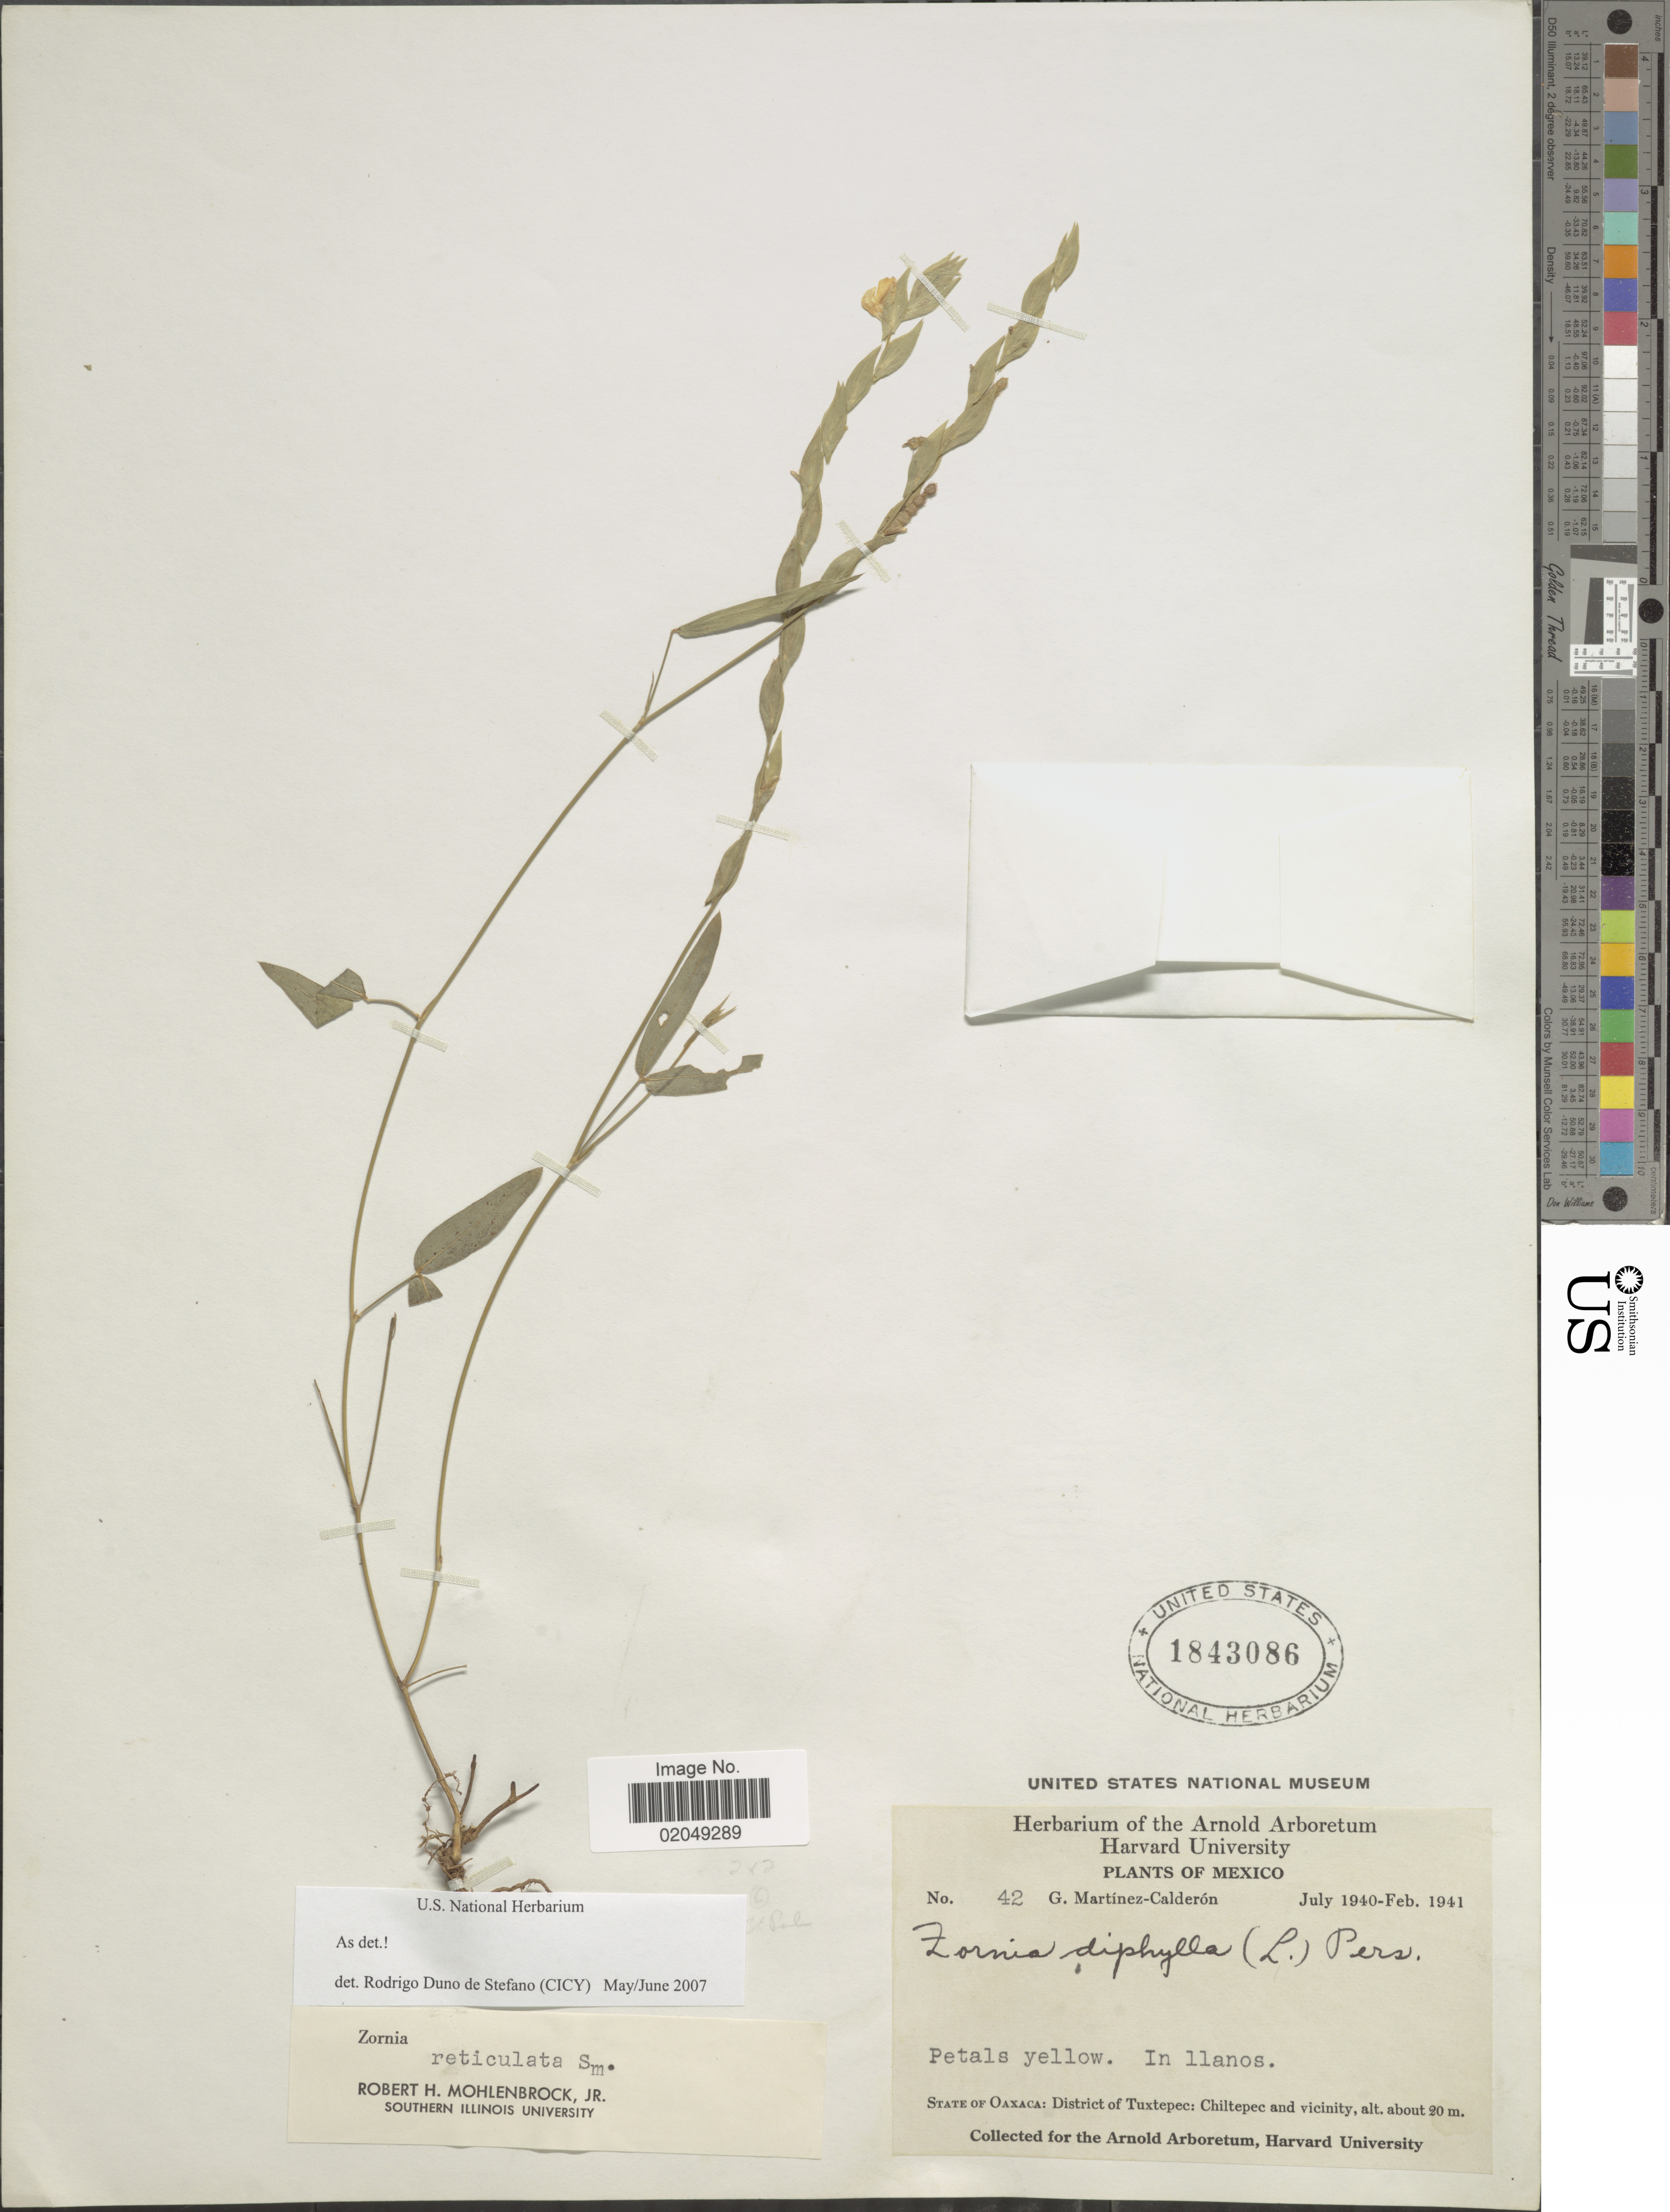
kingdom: Plantae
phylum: Tracheophyta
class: Magnoliopsida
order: Fabales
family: Fabaceae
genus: Zornia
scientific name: Zornia reticulata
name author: Sm.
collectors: G. Martínez Calderón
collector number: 42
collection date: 1940-07/1941-02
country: Mexico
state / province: Oaxaca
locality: In llanos, district of Tuxtepec: Chiltepec and vicinity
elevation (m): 20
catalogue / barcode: US 1843086